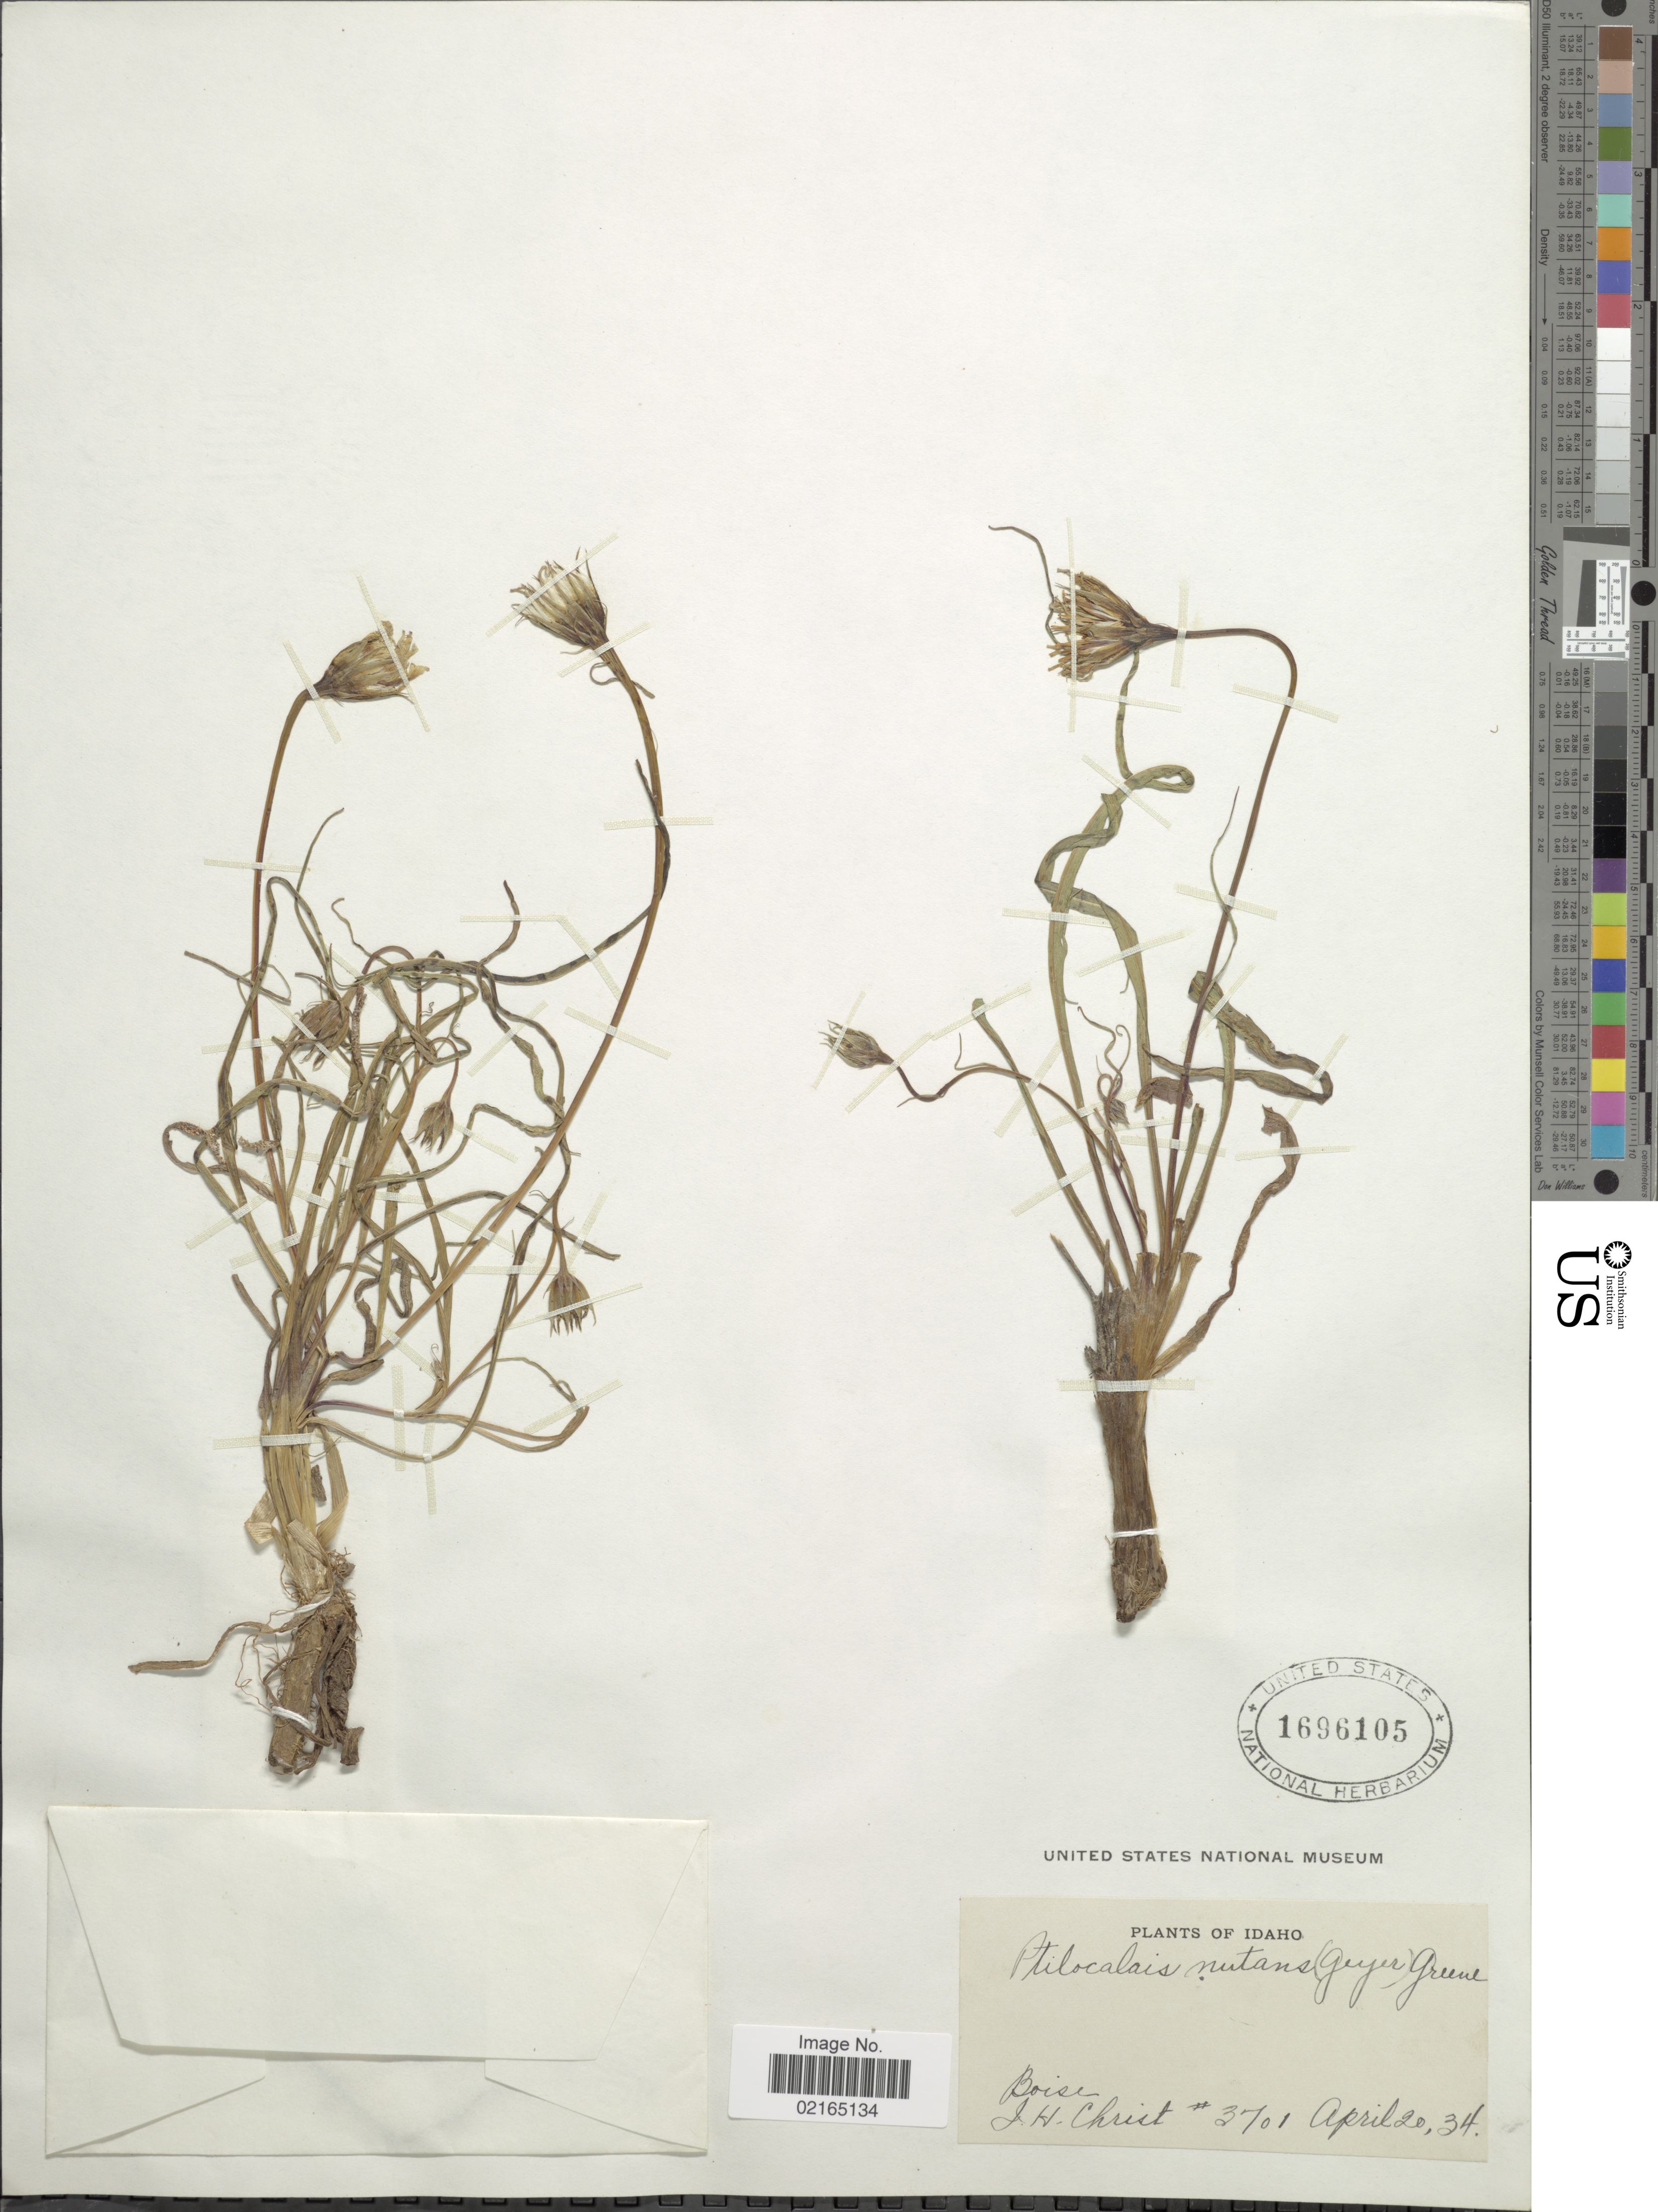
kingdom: Plantae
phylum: Tracheophyta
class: Magnoliopsida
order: Asterales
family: Asteraceae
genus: Microseris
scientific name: Microseris nutans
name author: (Hook.) Sch. Bip.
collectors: J. H. Christ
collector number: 3701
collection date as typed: Transcribed d/m/y: 20/4/34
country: United States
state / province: Idaho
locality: Boise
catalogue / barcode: US 1696105